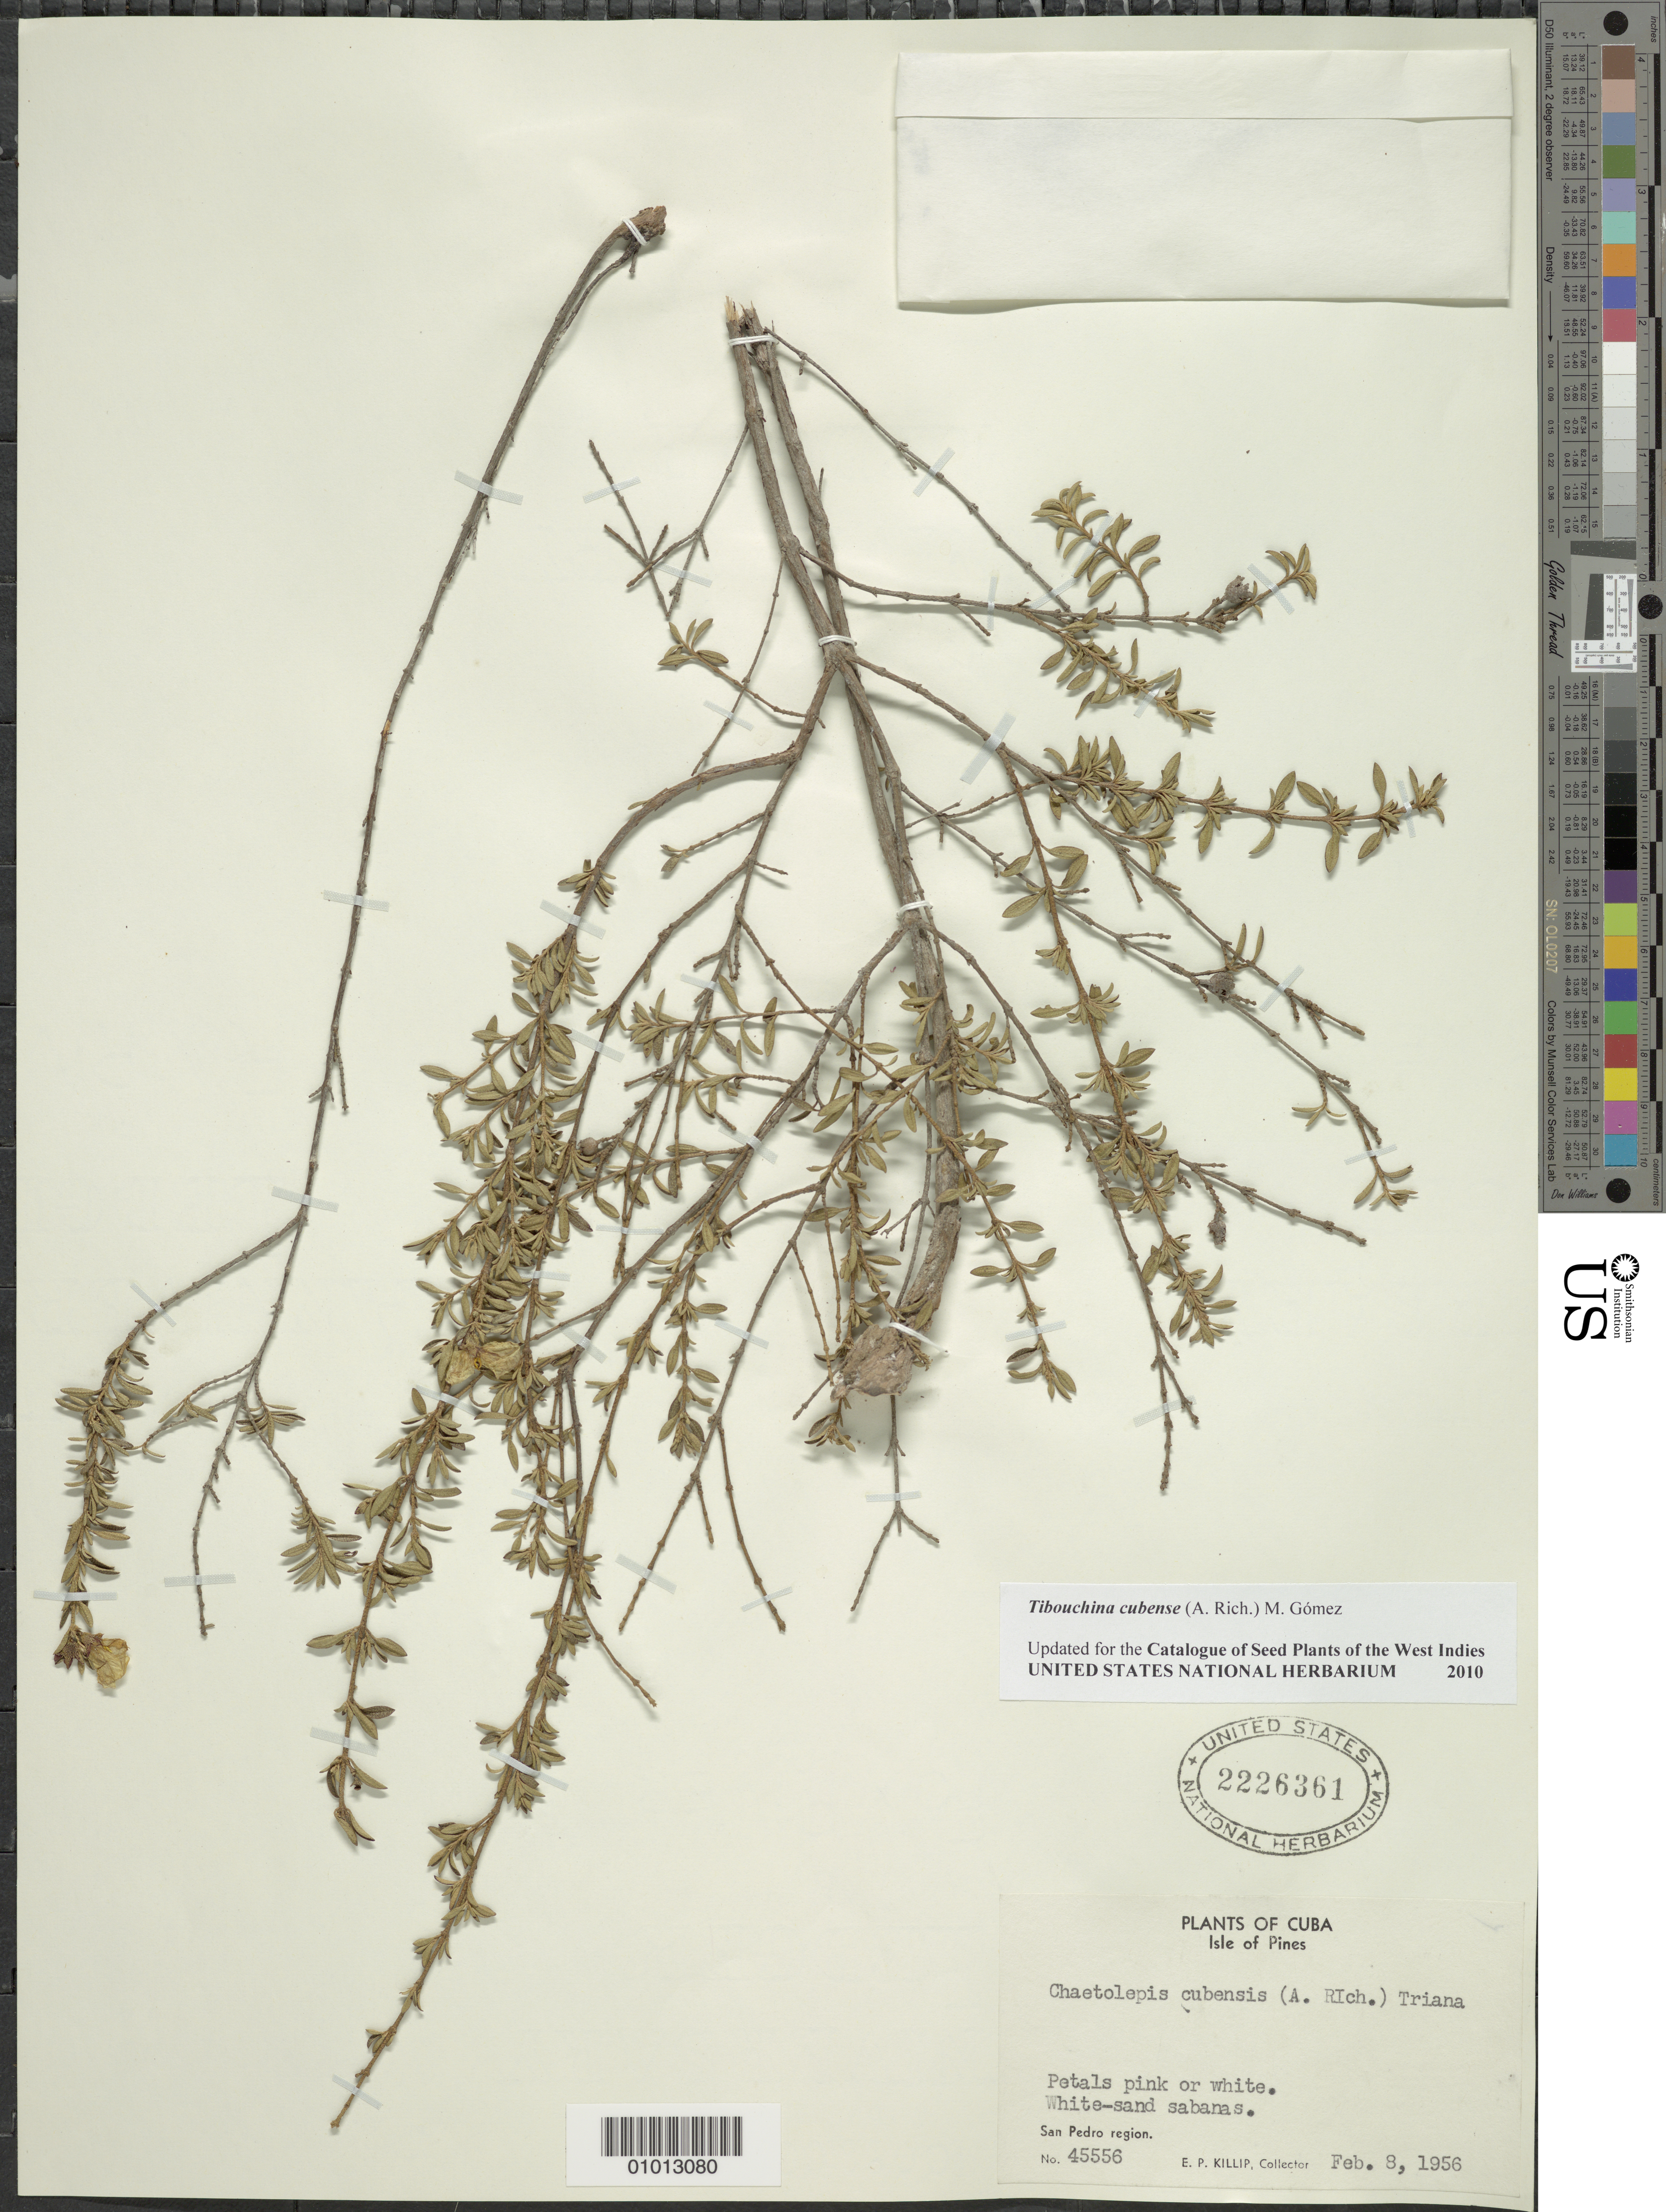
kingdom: Plantae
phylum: Tracheophyta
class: Magnoliopsida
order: Myrtales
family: Melastomataceae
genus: Arthrostemma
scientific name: Arthrostemma cubense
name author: A. Rich.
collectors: E. P. Killip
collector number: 45556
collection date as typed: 08 Feb 1956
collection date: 1956-02-08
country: Cuba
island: Isla de la Juventud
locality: San Pedro region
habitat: White-sand sabanas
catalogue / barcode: US 2226361